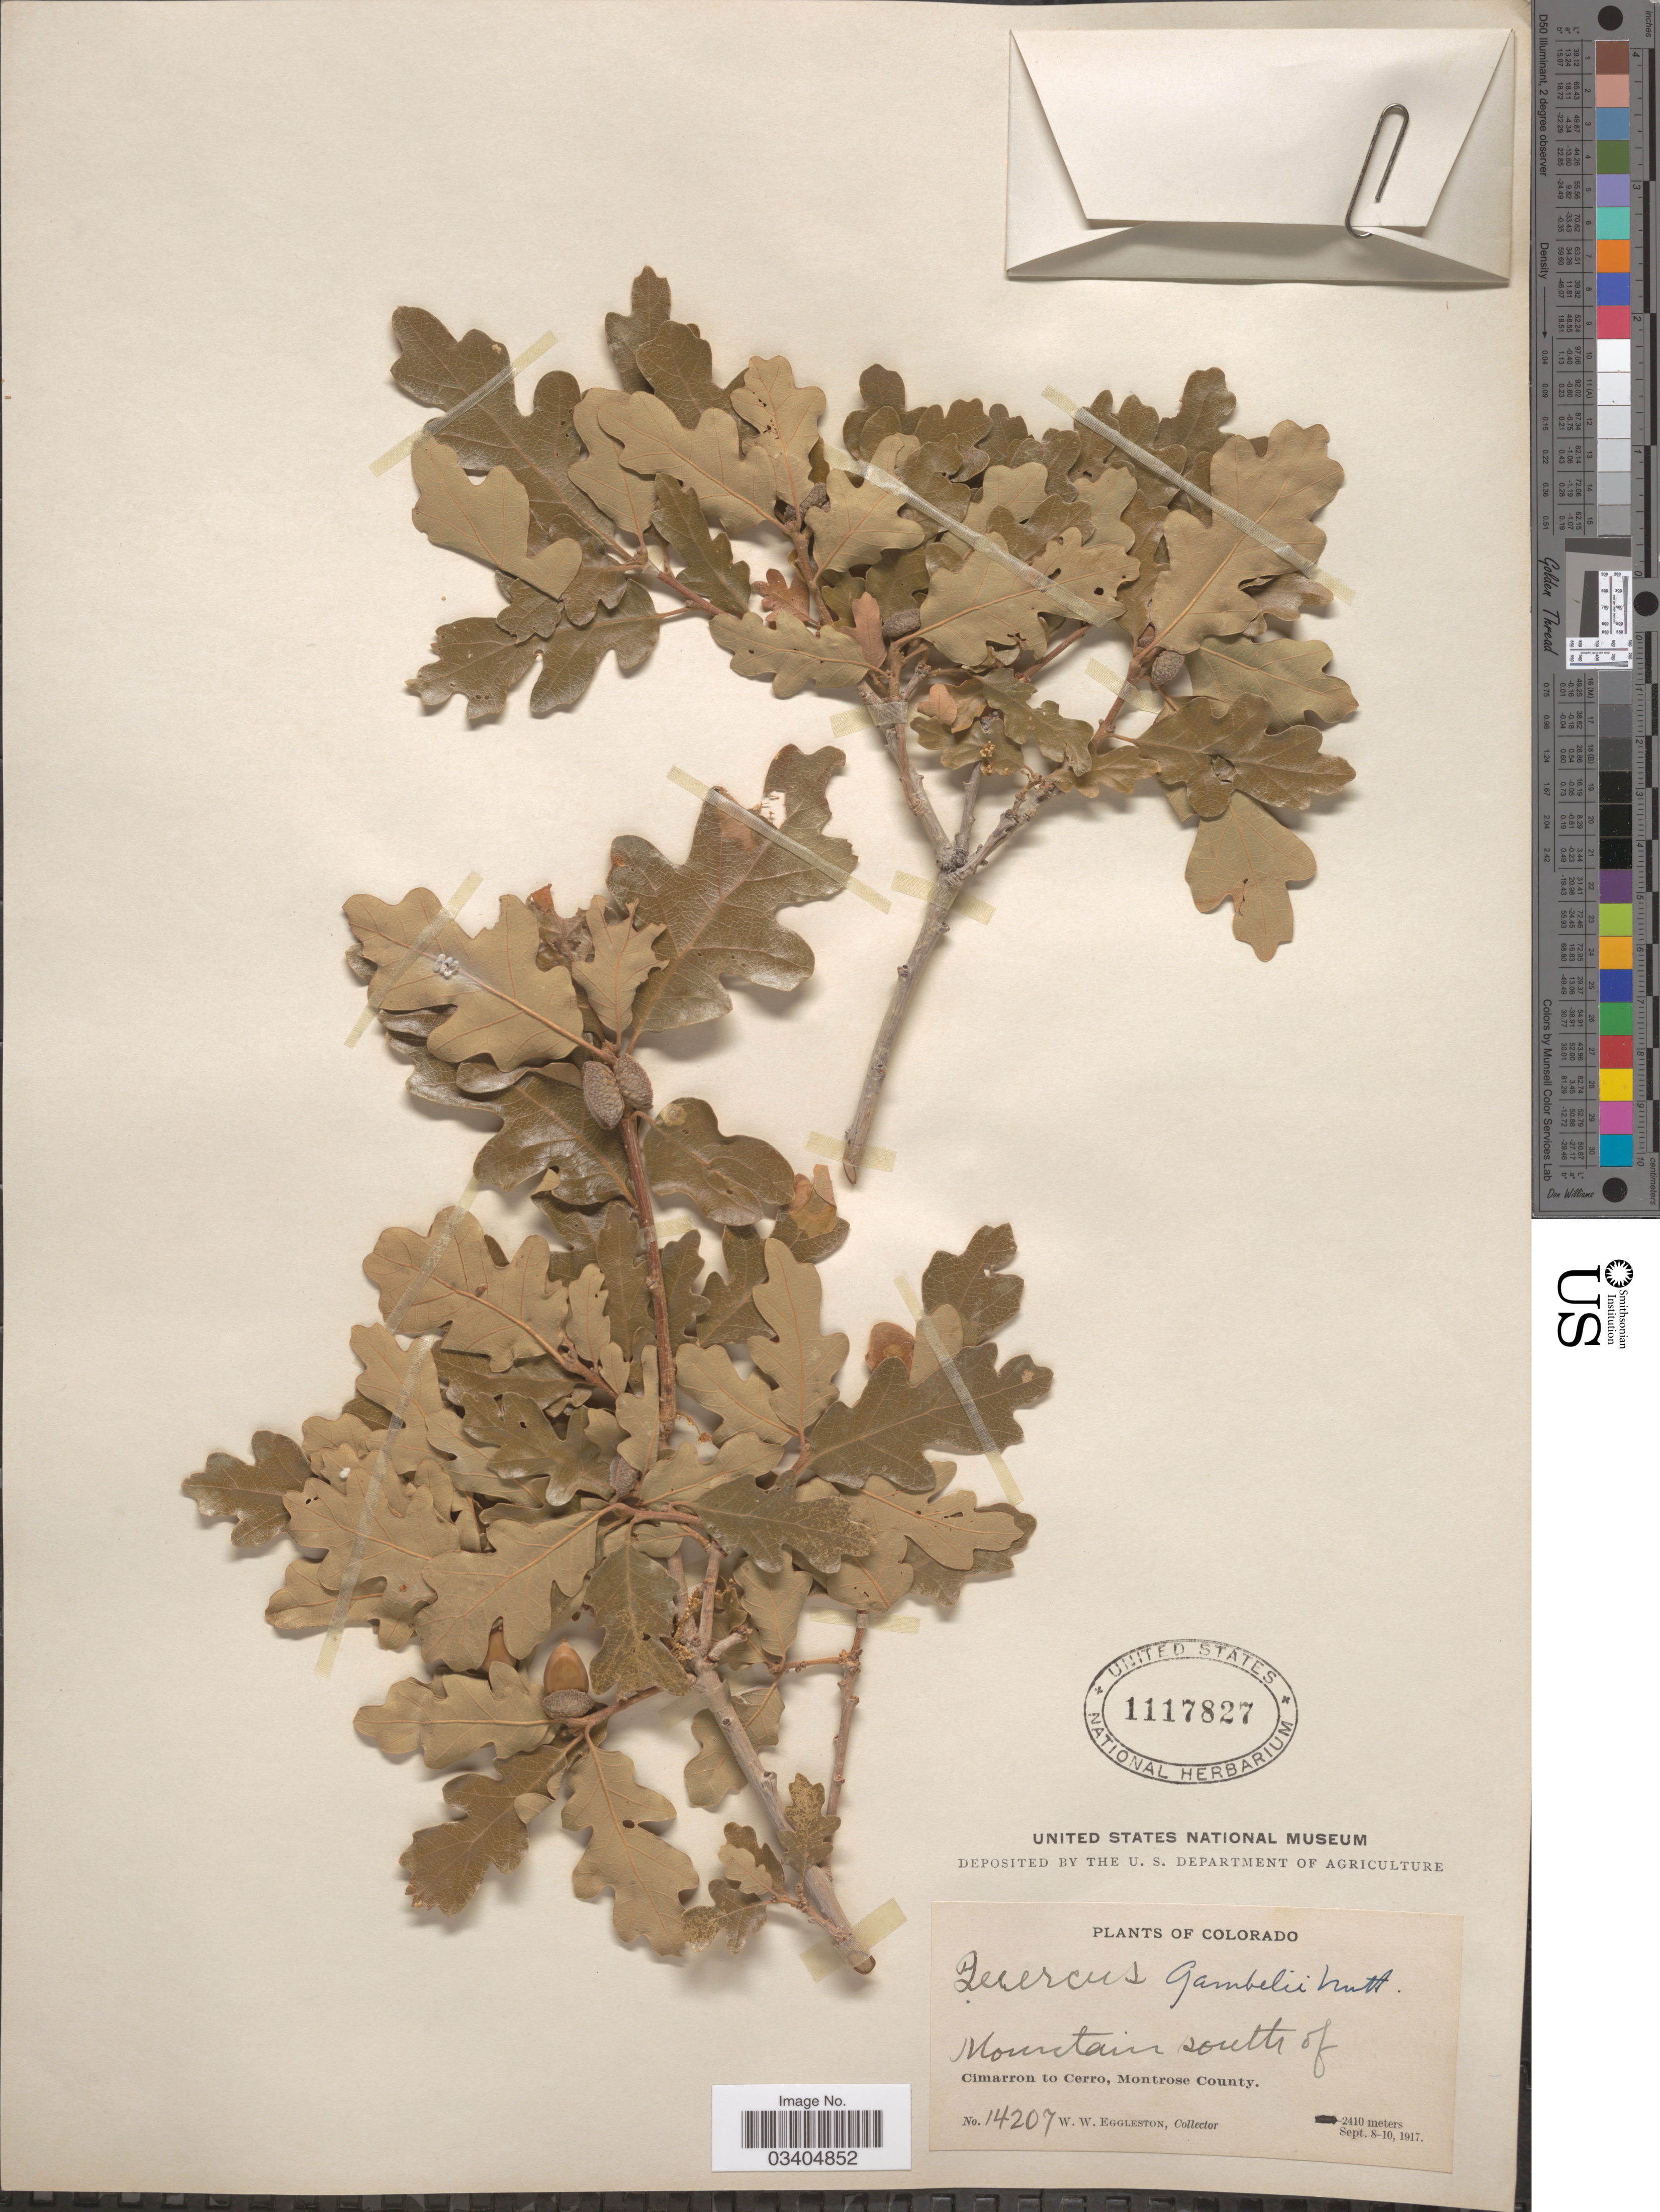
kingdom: Plantae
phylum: Tracheophyta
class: Magnoliopsida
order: Fagales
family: Fagaceae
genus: Quercus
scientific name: Quercus gambelii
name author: Nutt.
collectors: W. W. Eggleston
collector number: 14207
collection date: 1917-09-08/1917-09-10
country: United States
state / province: Colorado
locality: Mountain south of Cimarron to Cerro, Montrose County.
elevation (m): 2410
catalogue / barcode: US 1117827